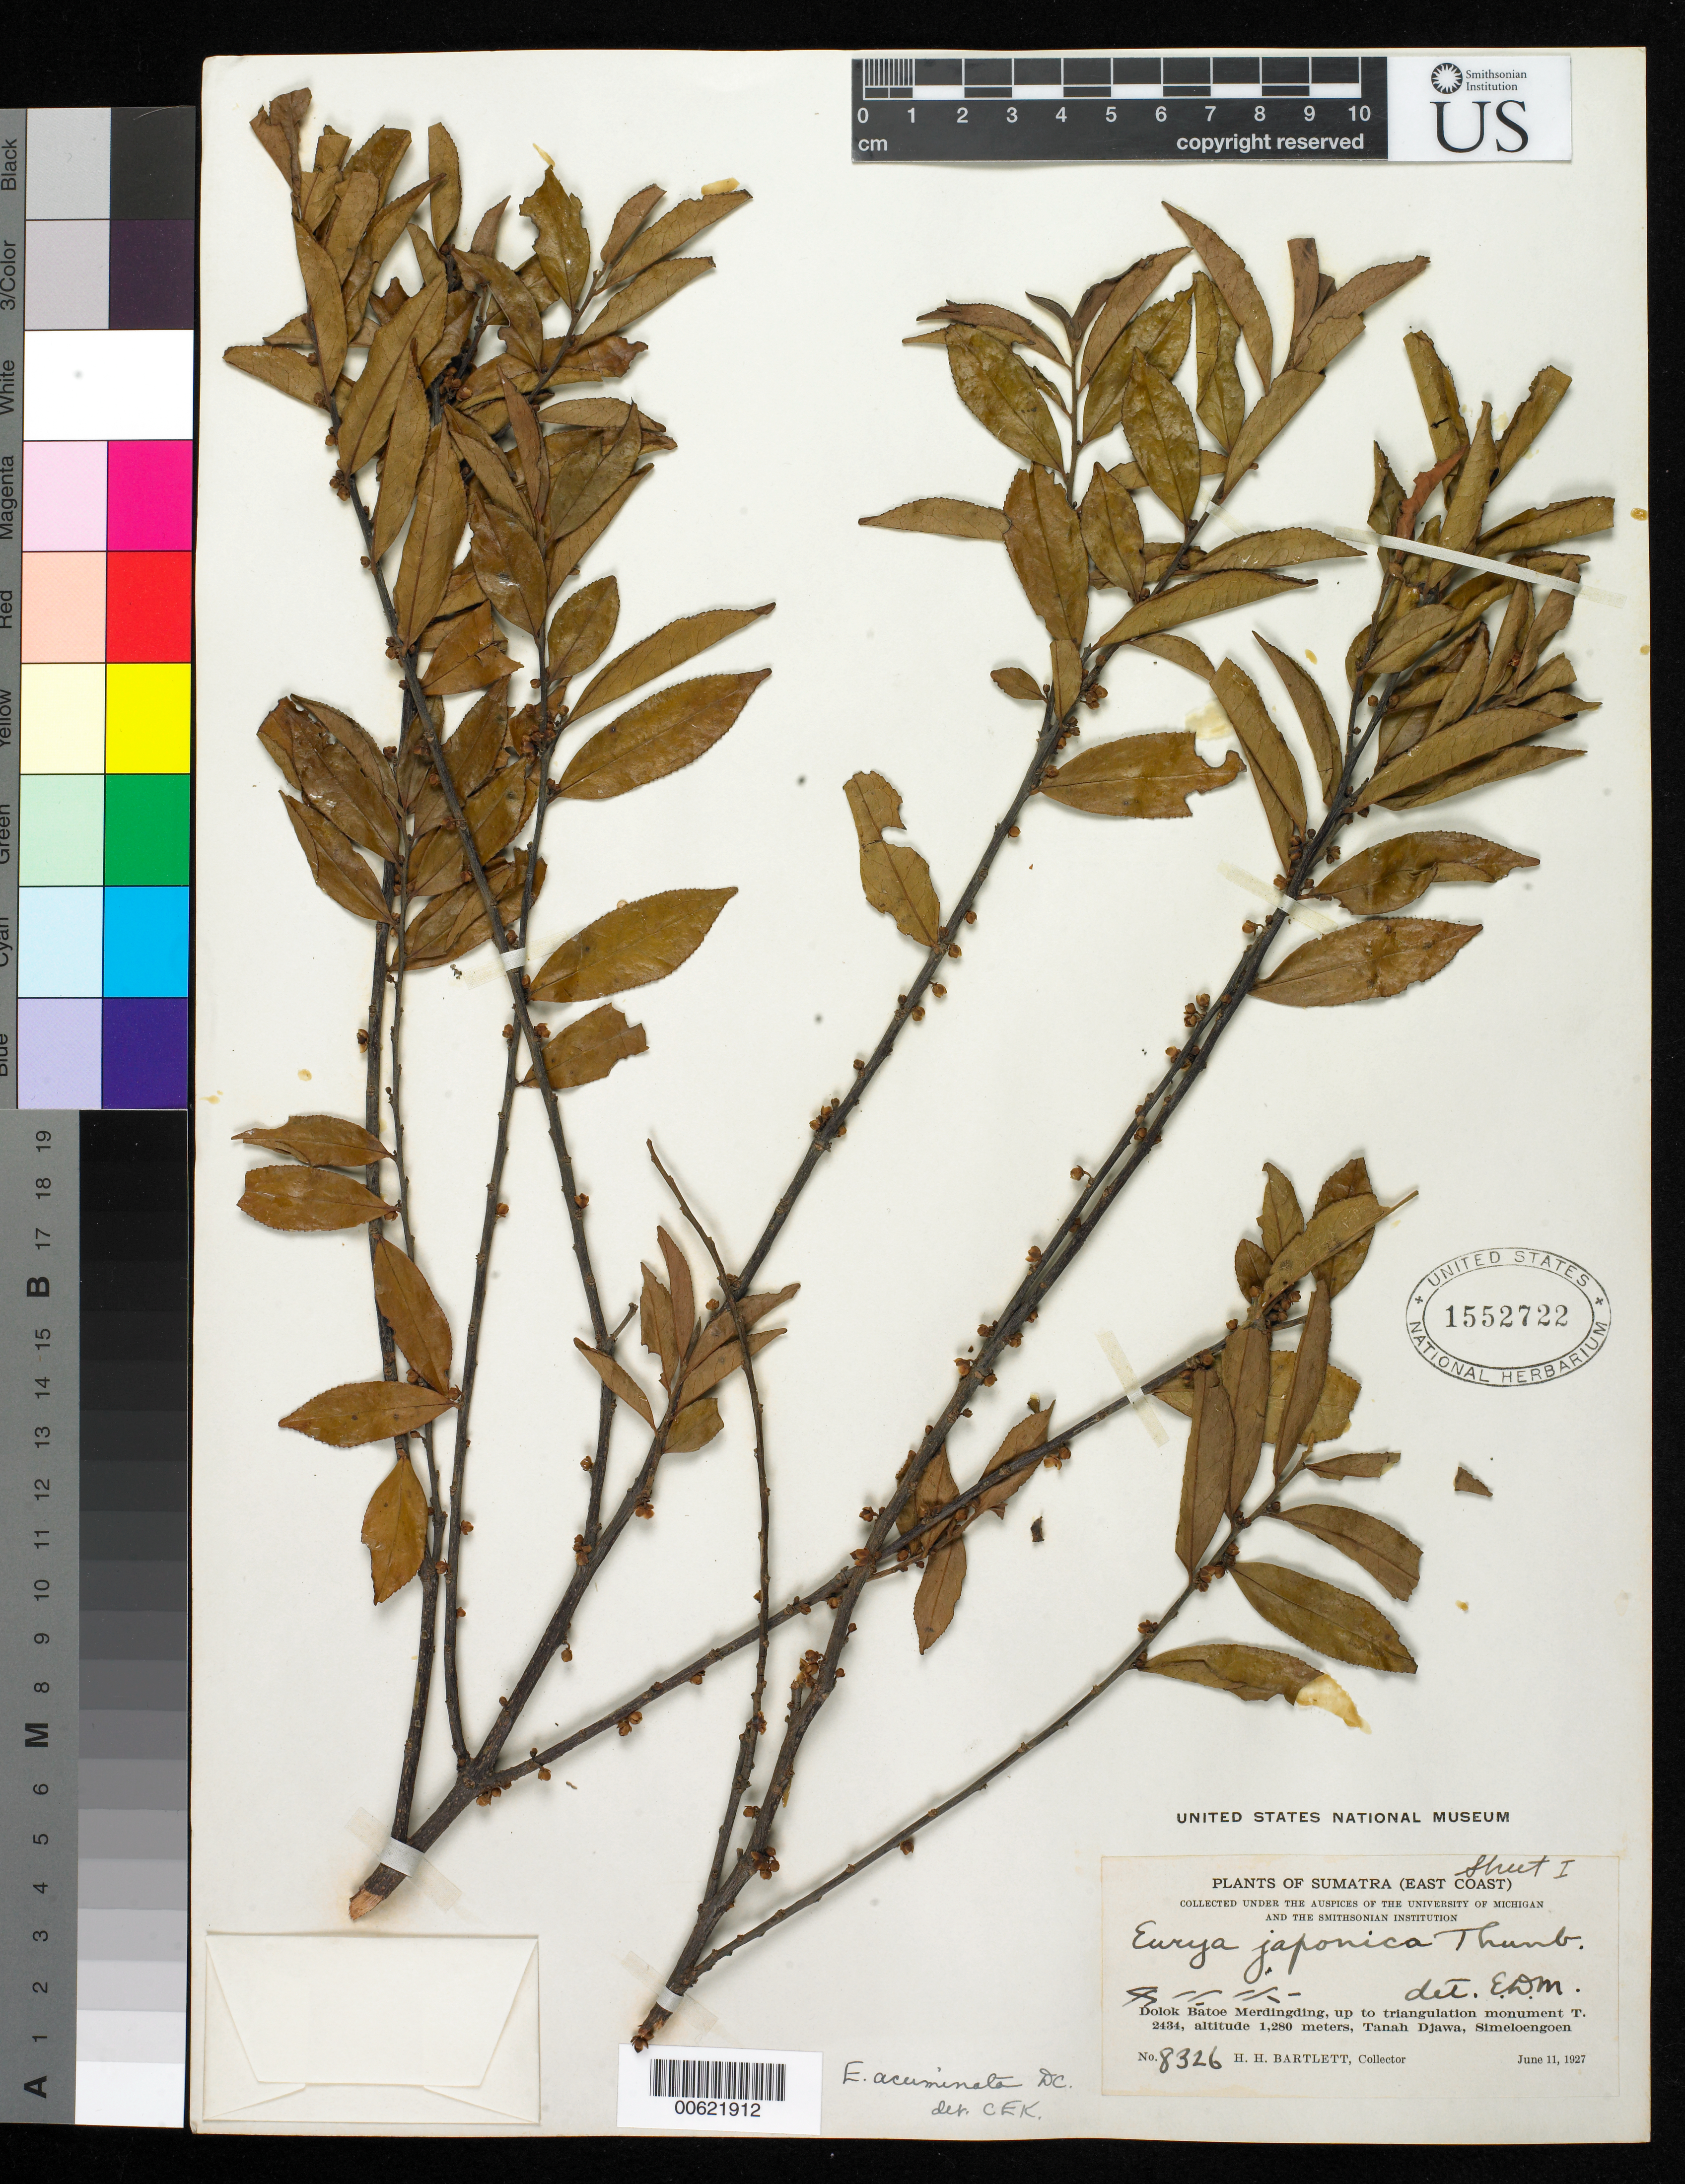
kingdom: Plantae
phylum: Tracheophyta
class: Magnoliopsida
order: Ericales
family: Pentaphylacaceae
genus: Eurya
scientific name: Eurya acuminata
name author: DC.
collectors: H. H. Bartlett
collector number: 8326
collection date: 1927-06-11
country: Indonesia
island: Sumatra I.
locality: (East Coast) Dolok Batoe Merdindin, up to triangulation monument T. 2434, Tanah Djawa, Simeloengoen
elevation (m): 1280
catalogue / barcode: US 1552722